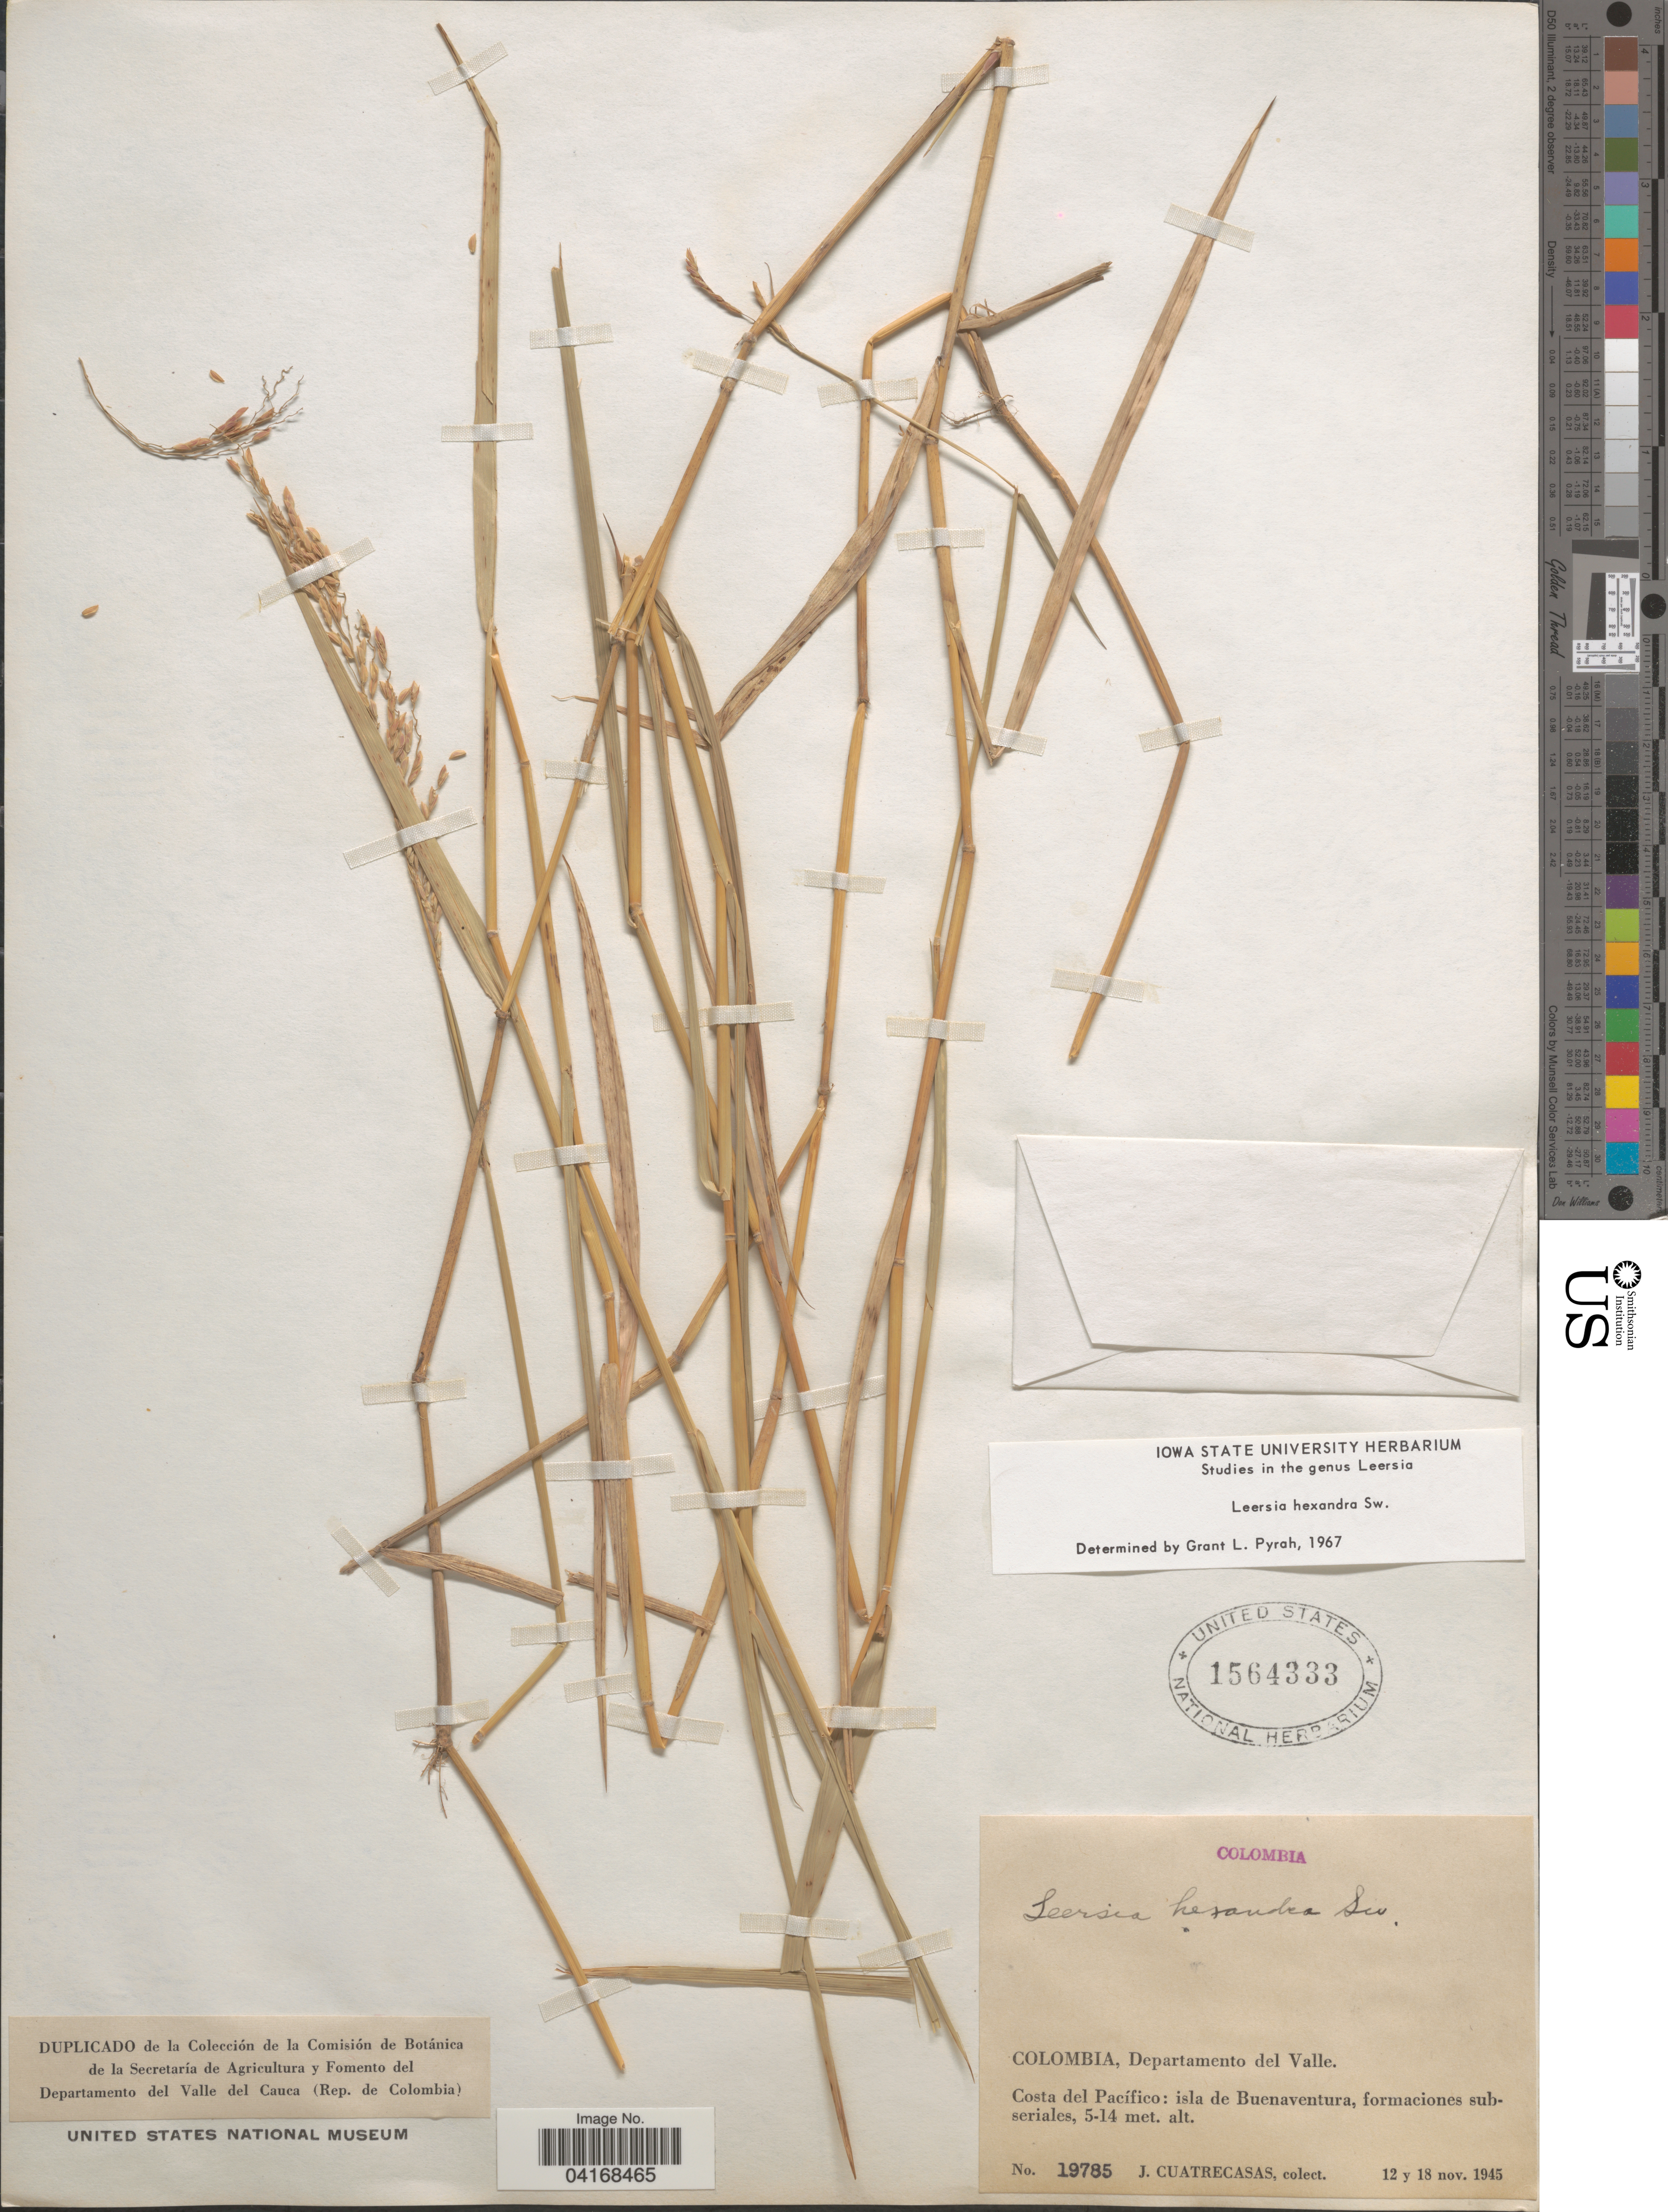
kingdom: Plantae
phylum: Tracheophyta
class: Liliopsida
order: Poales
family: Poaceae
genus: Leersia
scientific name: Leersia hexandra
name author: Sw.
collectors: J. Cuatrecasas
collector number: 19785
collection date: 1945-11-12/1945-11-18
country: Colombia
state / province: Valle del Cauca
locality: Departamento del Valle. Costa del Pacífico: isla de Buenaventura, formaciones subseriales.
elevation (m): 5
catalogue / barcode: US 1564333